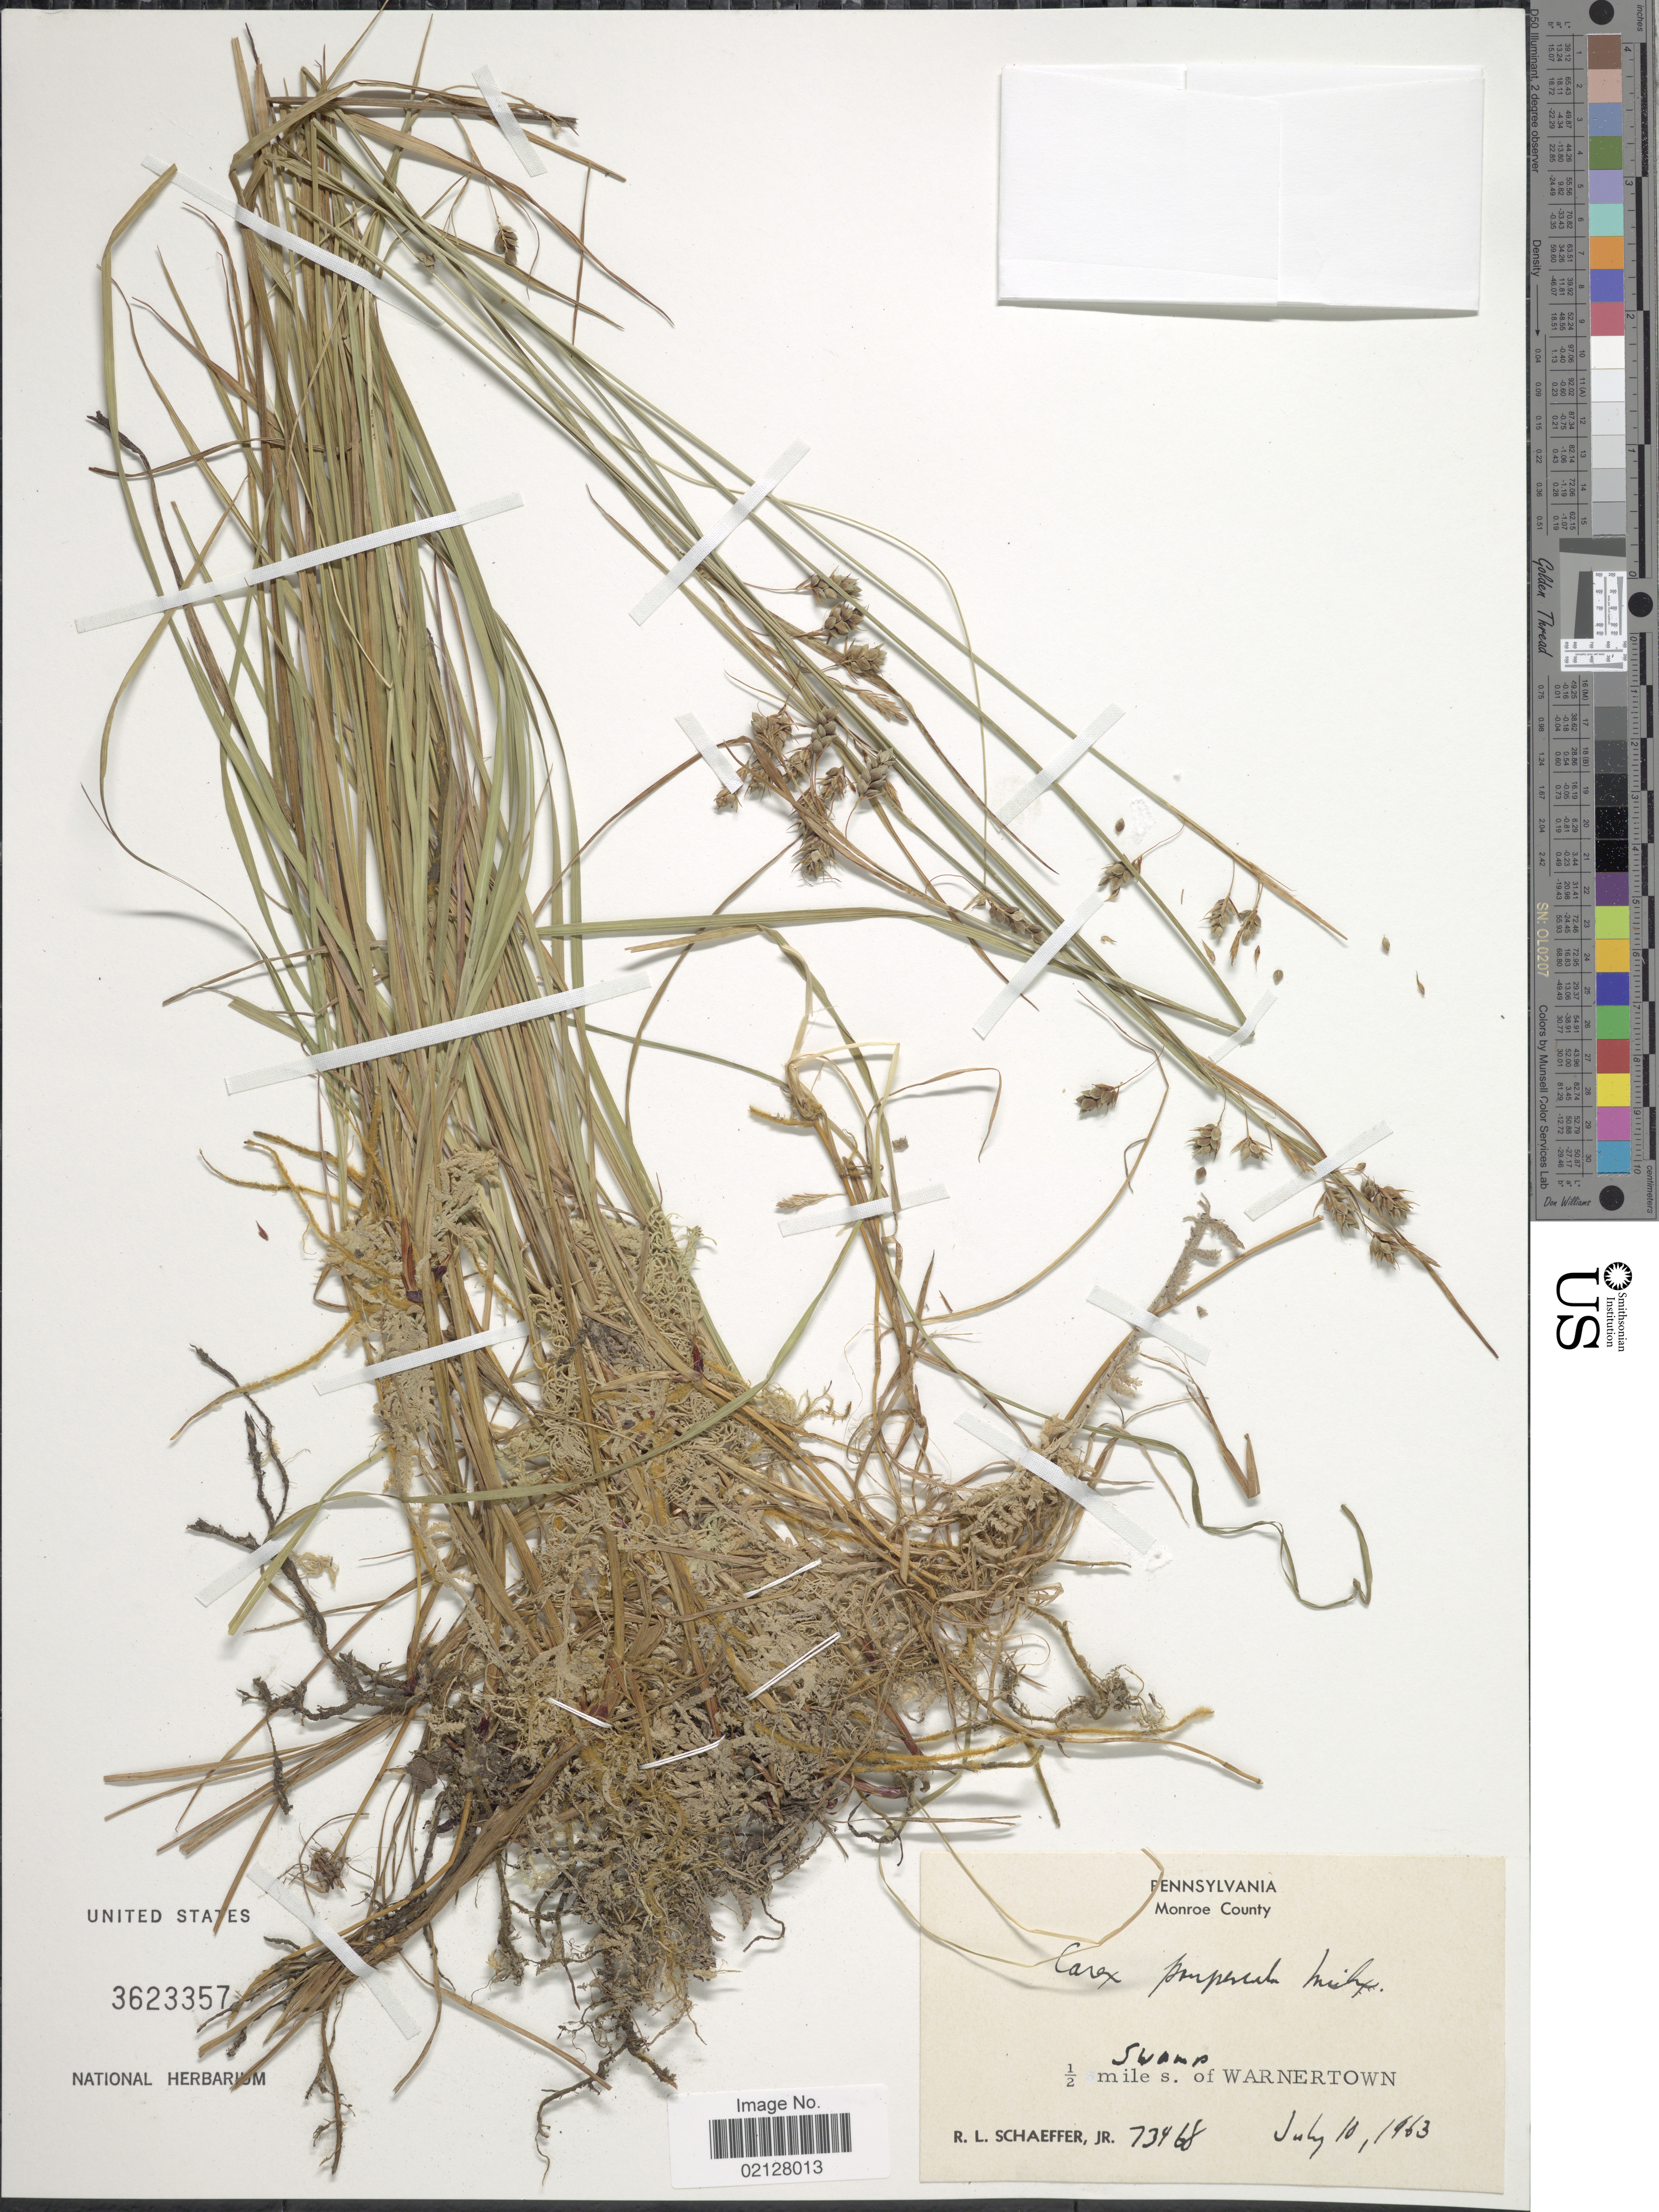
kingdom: Plantae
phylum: Tracheophyta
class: Liliopsida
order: Poales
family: Cyperaceae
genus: Carex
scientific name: Carex magellanica subsp. irrigua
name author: (Wahlenb.) Hiitonen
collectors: R. L. Schaeffer Jr.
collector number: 73468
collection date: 1963-07-10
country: United States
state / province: Pennsylvania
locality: Monroe County, ½ mile s. of Warnertown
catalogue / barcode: US 3623357